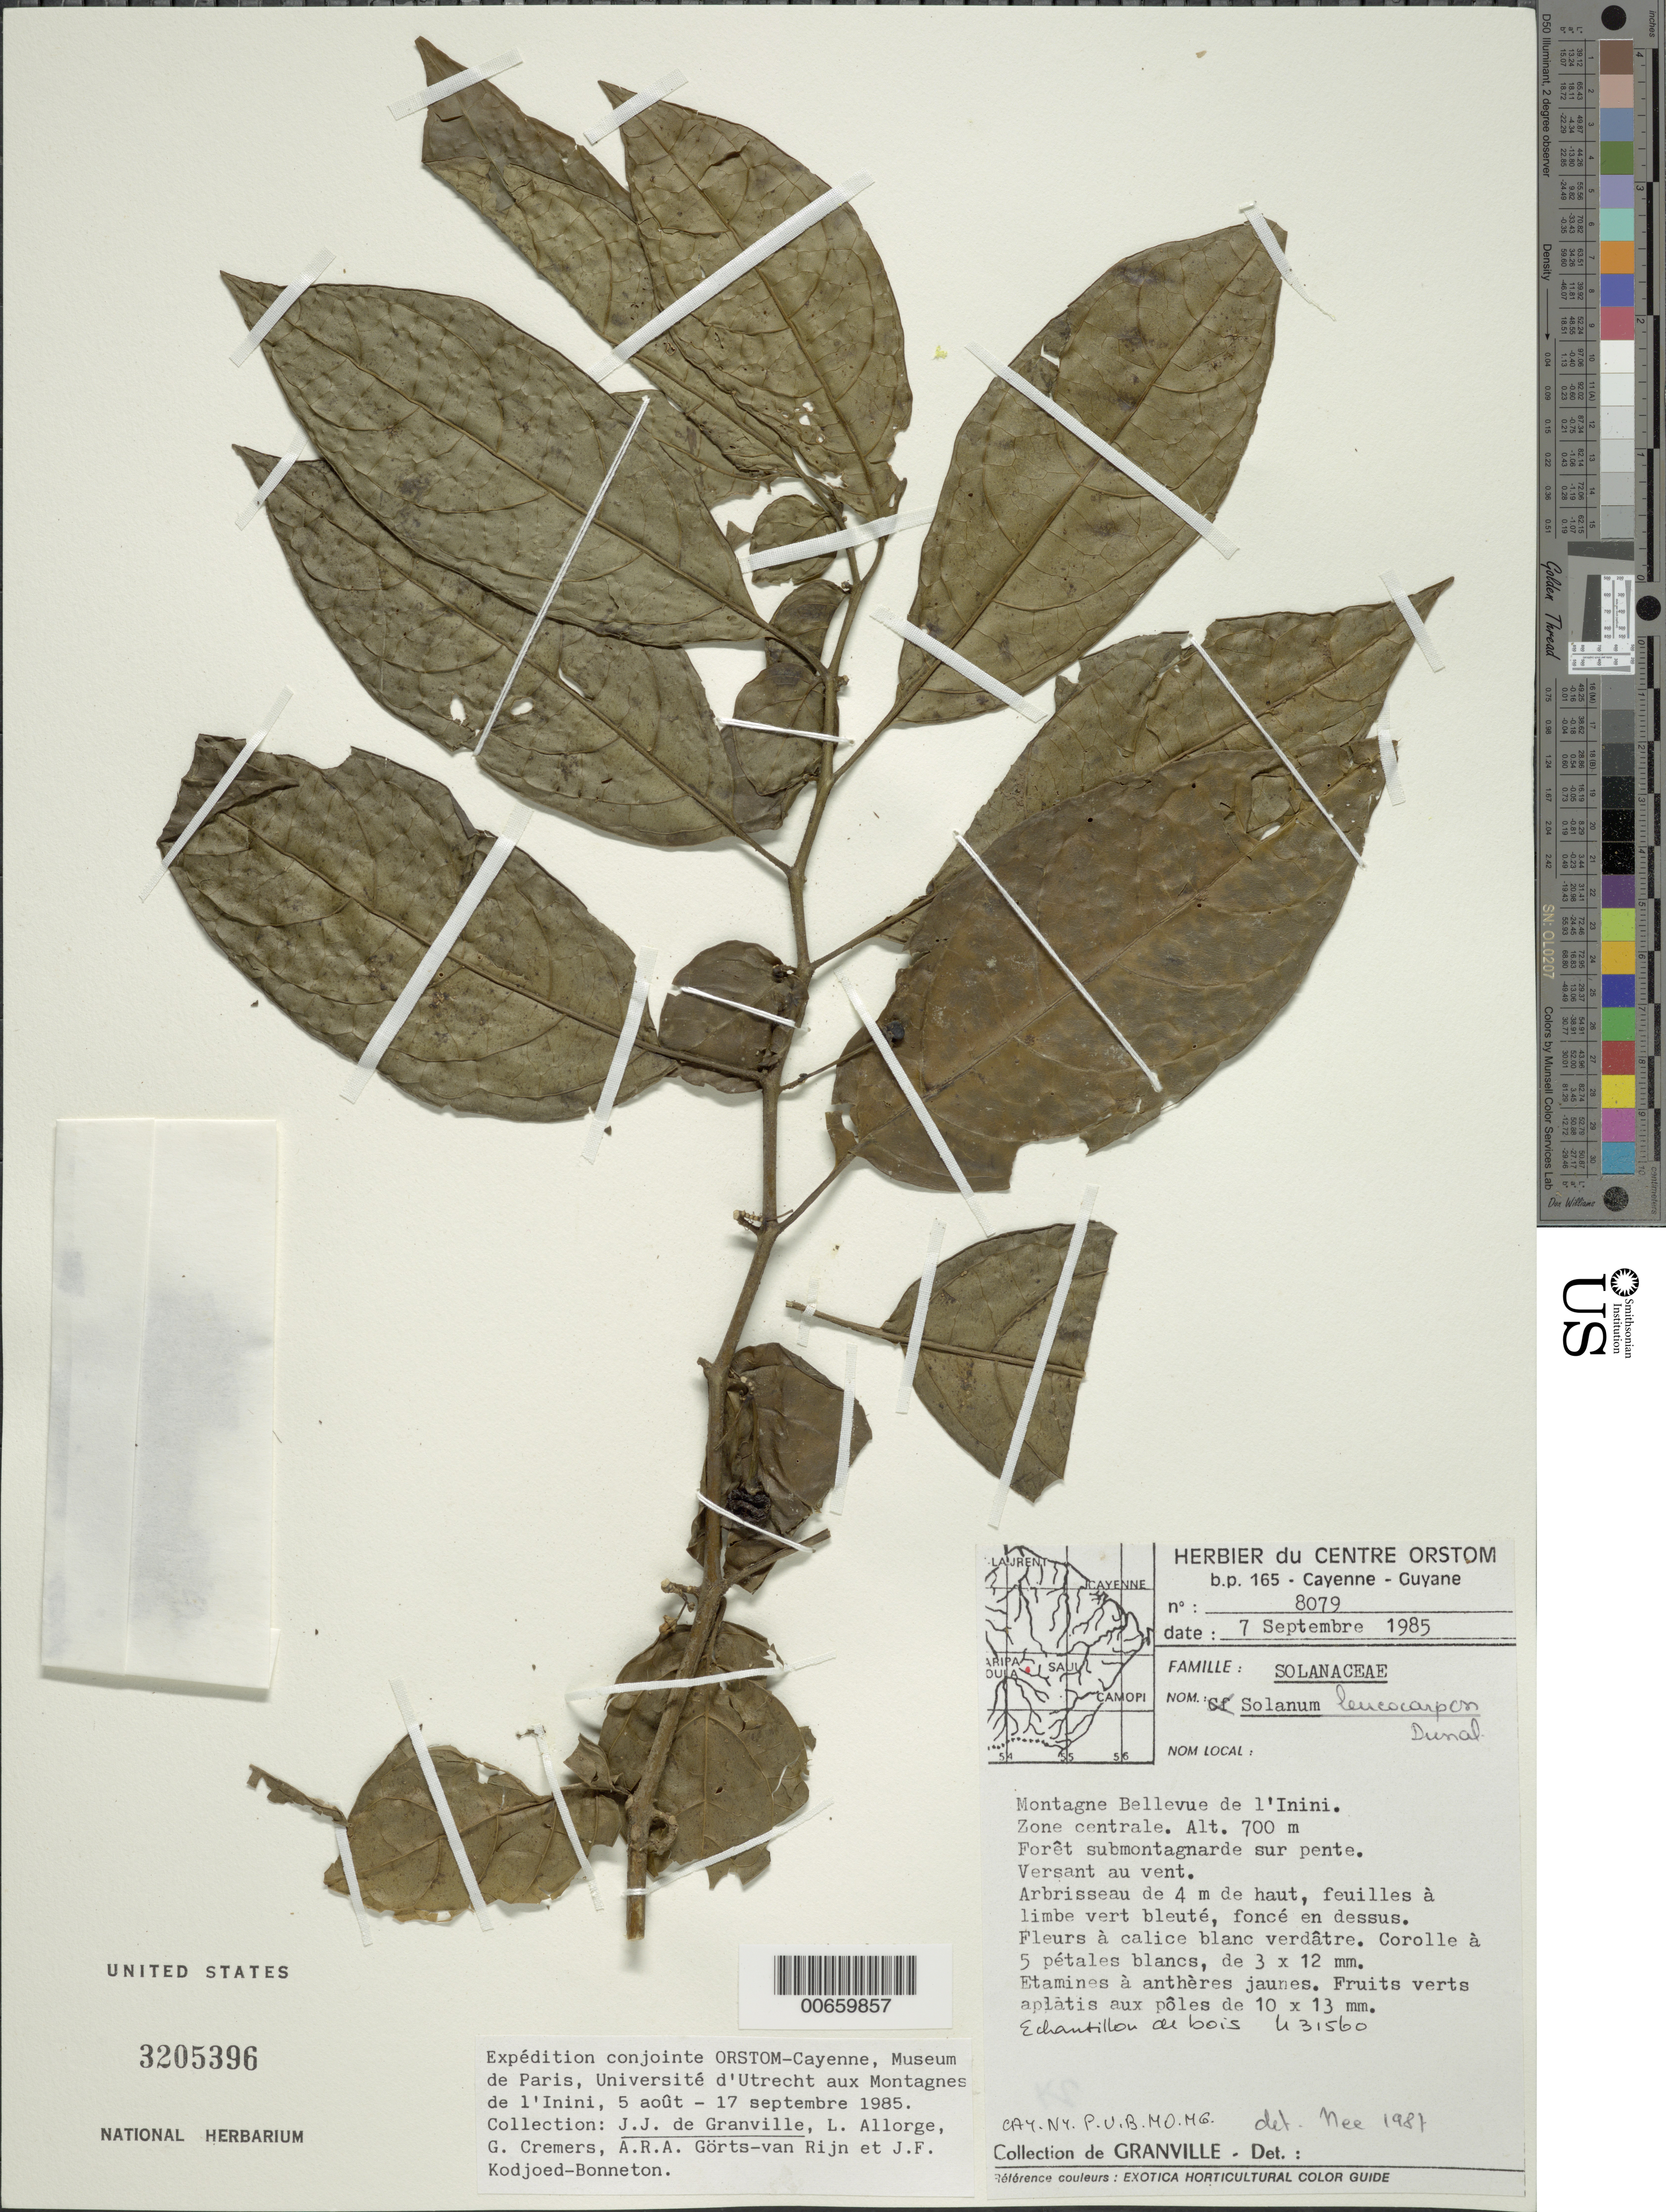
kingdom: Plantae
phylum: Tracheophyta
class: Magnoliopsida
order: Solanales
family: Solanaceae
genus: Solanum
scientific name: Solanum leucocarpon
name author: Dunal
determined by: Nee, Michael H.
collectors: J.-J. de Granville, A. .R. A. Görts-van Rijn, J. Kodjoed-Bonneton, L. Allorge & G. Cremers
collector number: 8079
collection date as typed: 9 Sep 1985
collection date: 1985-09-09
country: French Guiana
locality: Montagnes Bellevue de l'Inini, zone centrale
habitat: Forêt submontagnarde sur pente.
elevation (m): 700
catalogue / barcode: US 3205396